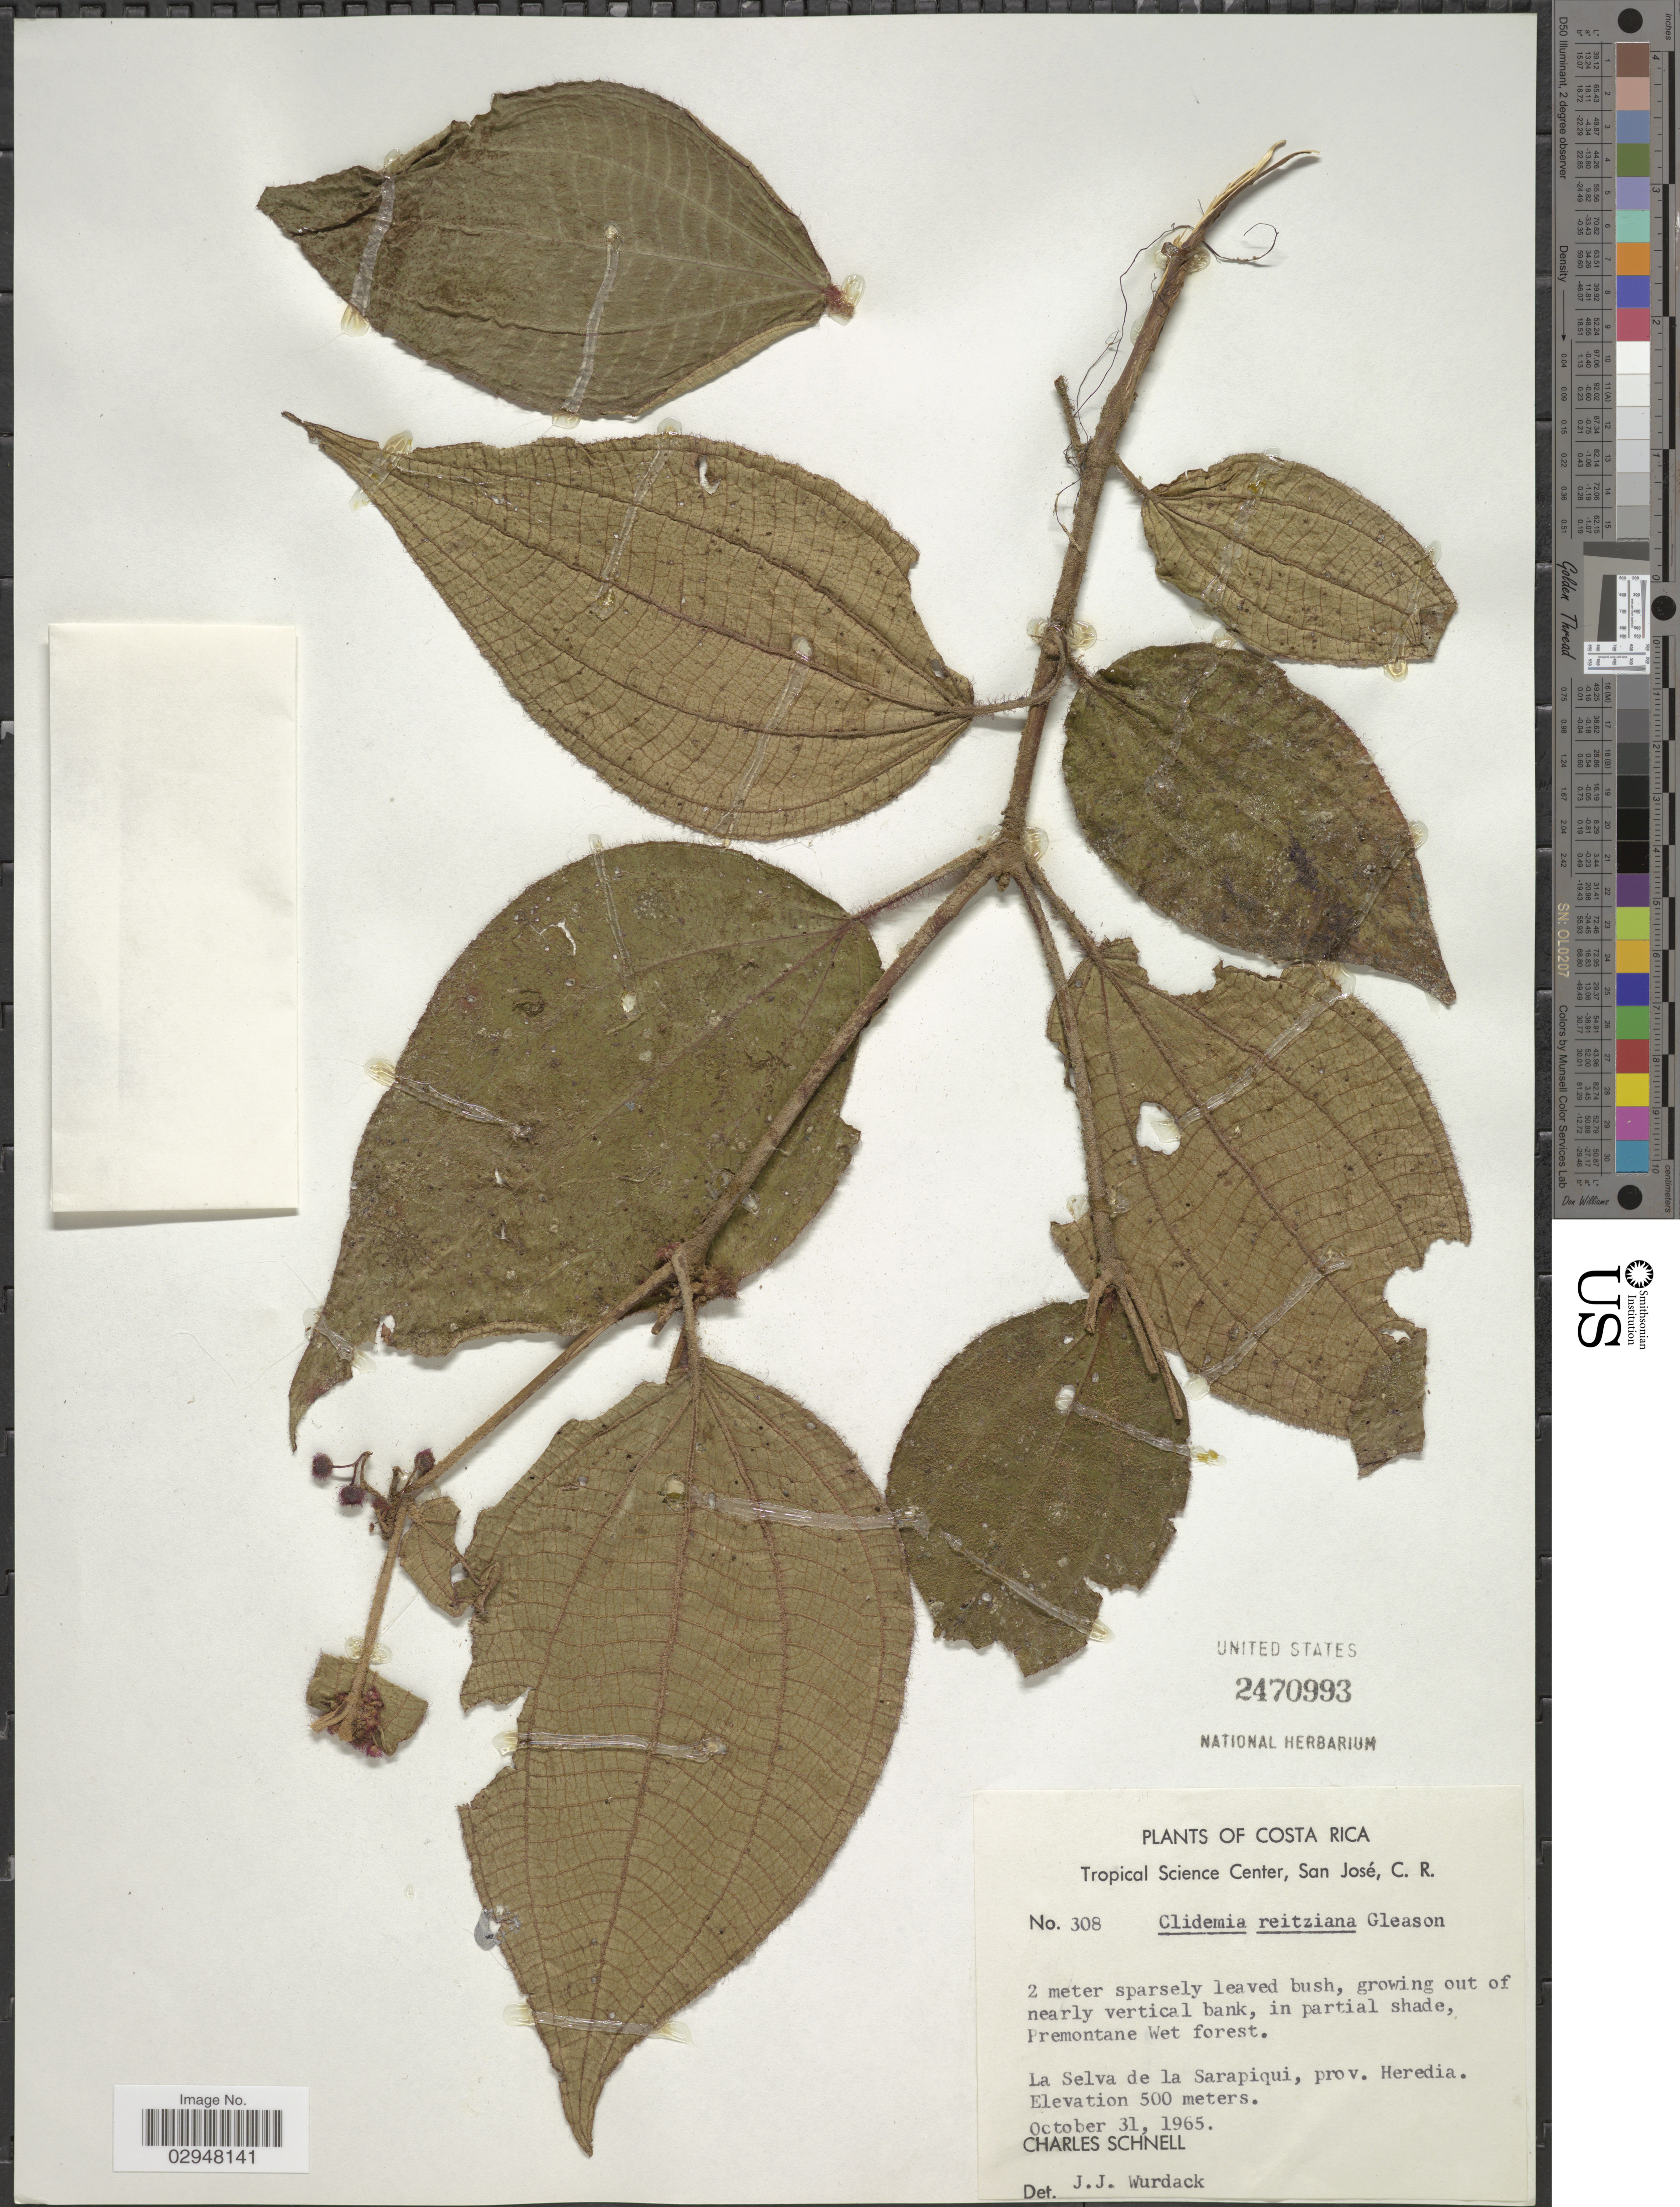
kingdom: Plantae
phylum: Tracheophyta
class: Magnoliopsida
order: Myrtales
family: Melastomataceae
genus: Clidemia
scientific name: Clidemia reitziana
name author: Cogn. & Gleason in Gleason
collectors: C. Schnell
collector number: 308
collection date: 1965-10-31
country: Costa Rica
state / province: Heredia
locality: La Selva de la Sarapiqui.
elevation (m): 500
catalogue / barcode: US 2470993